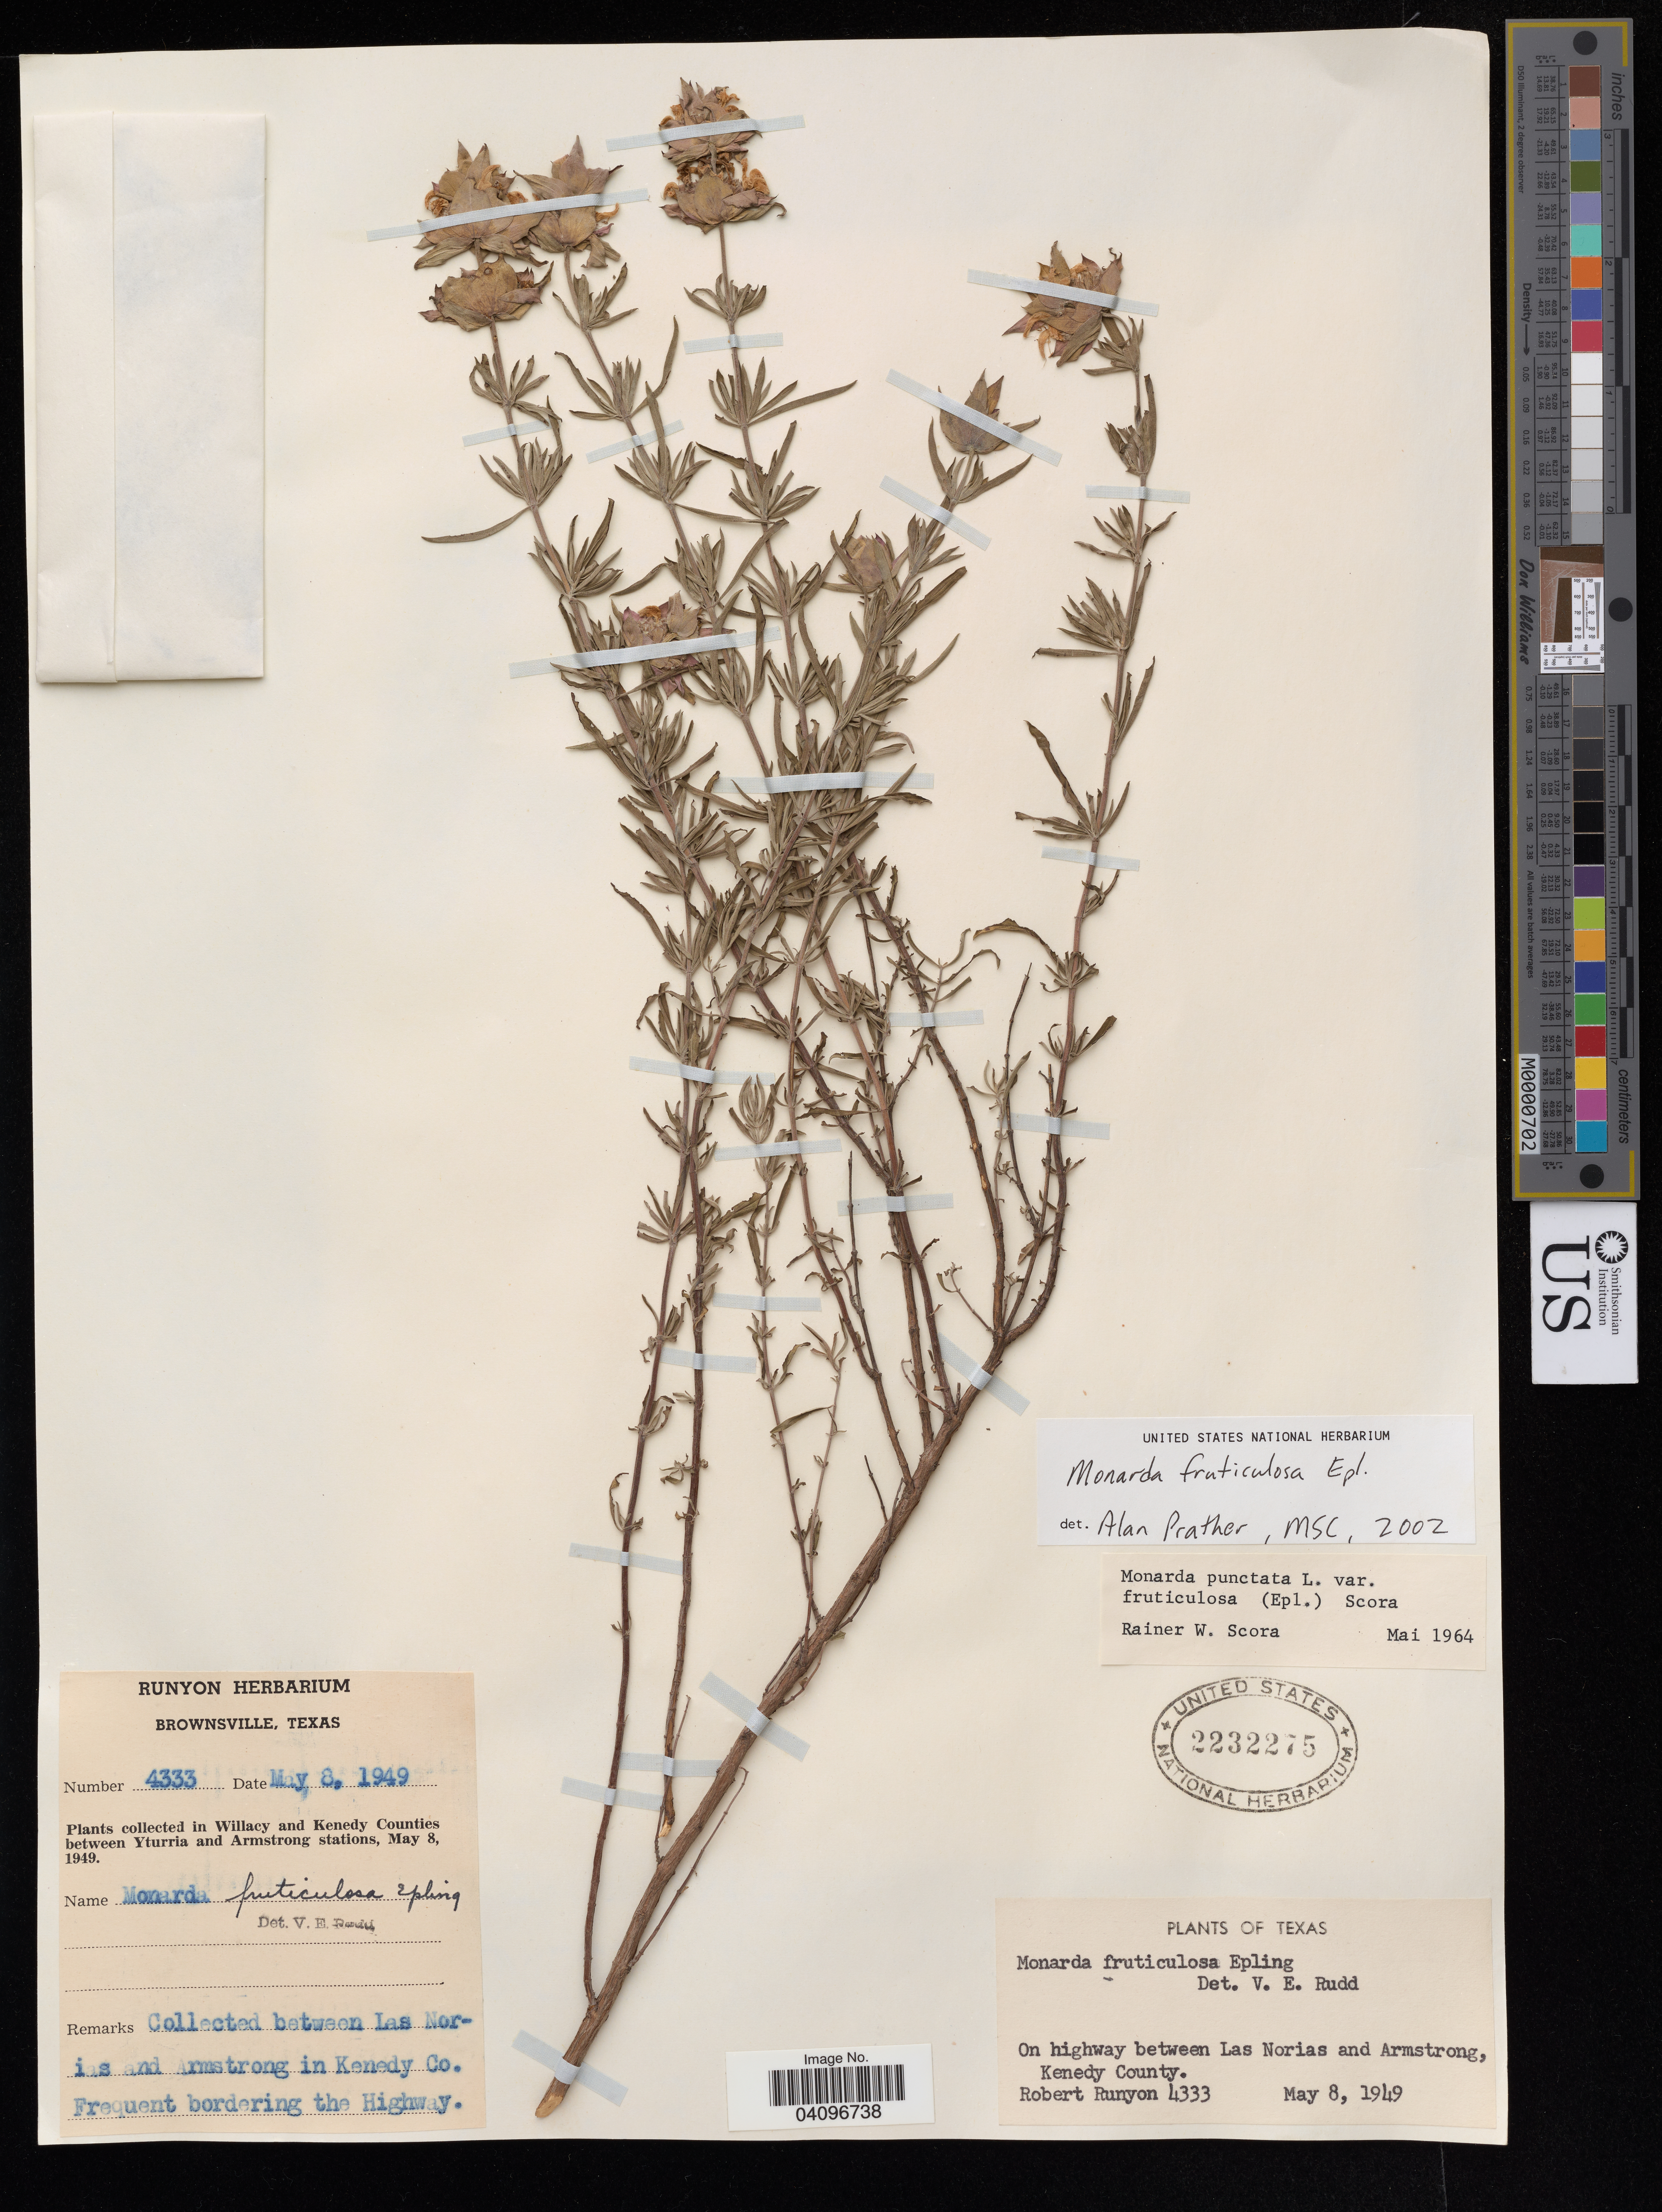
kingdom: Plantae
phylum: Tracheophyta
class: Magnoliopsida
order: Lamiales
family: Lamiaceae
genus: Monarda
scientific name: Monarda fruticulosa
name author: Epling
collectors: R. Runyon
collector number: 4333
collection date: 1949-05-08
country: United States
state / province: Texas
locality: On highway between Las Norias and Armstrong, Kenedy County.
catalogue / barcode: US 2232275